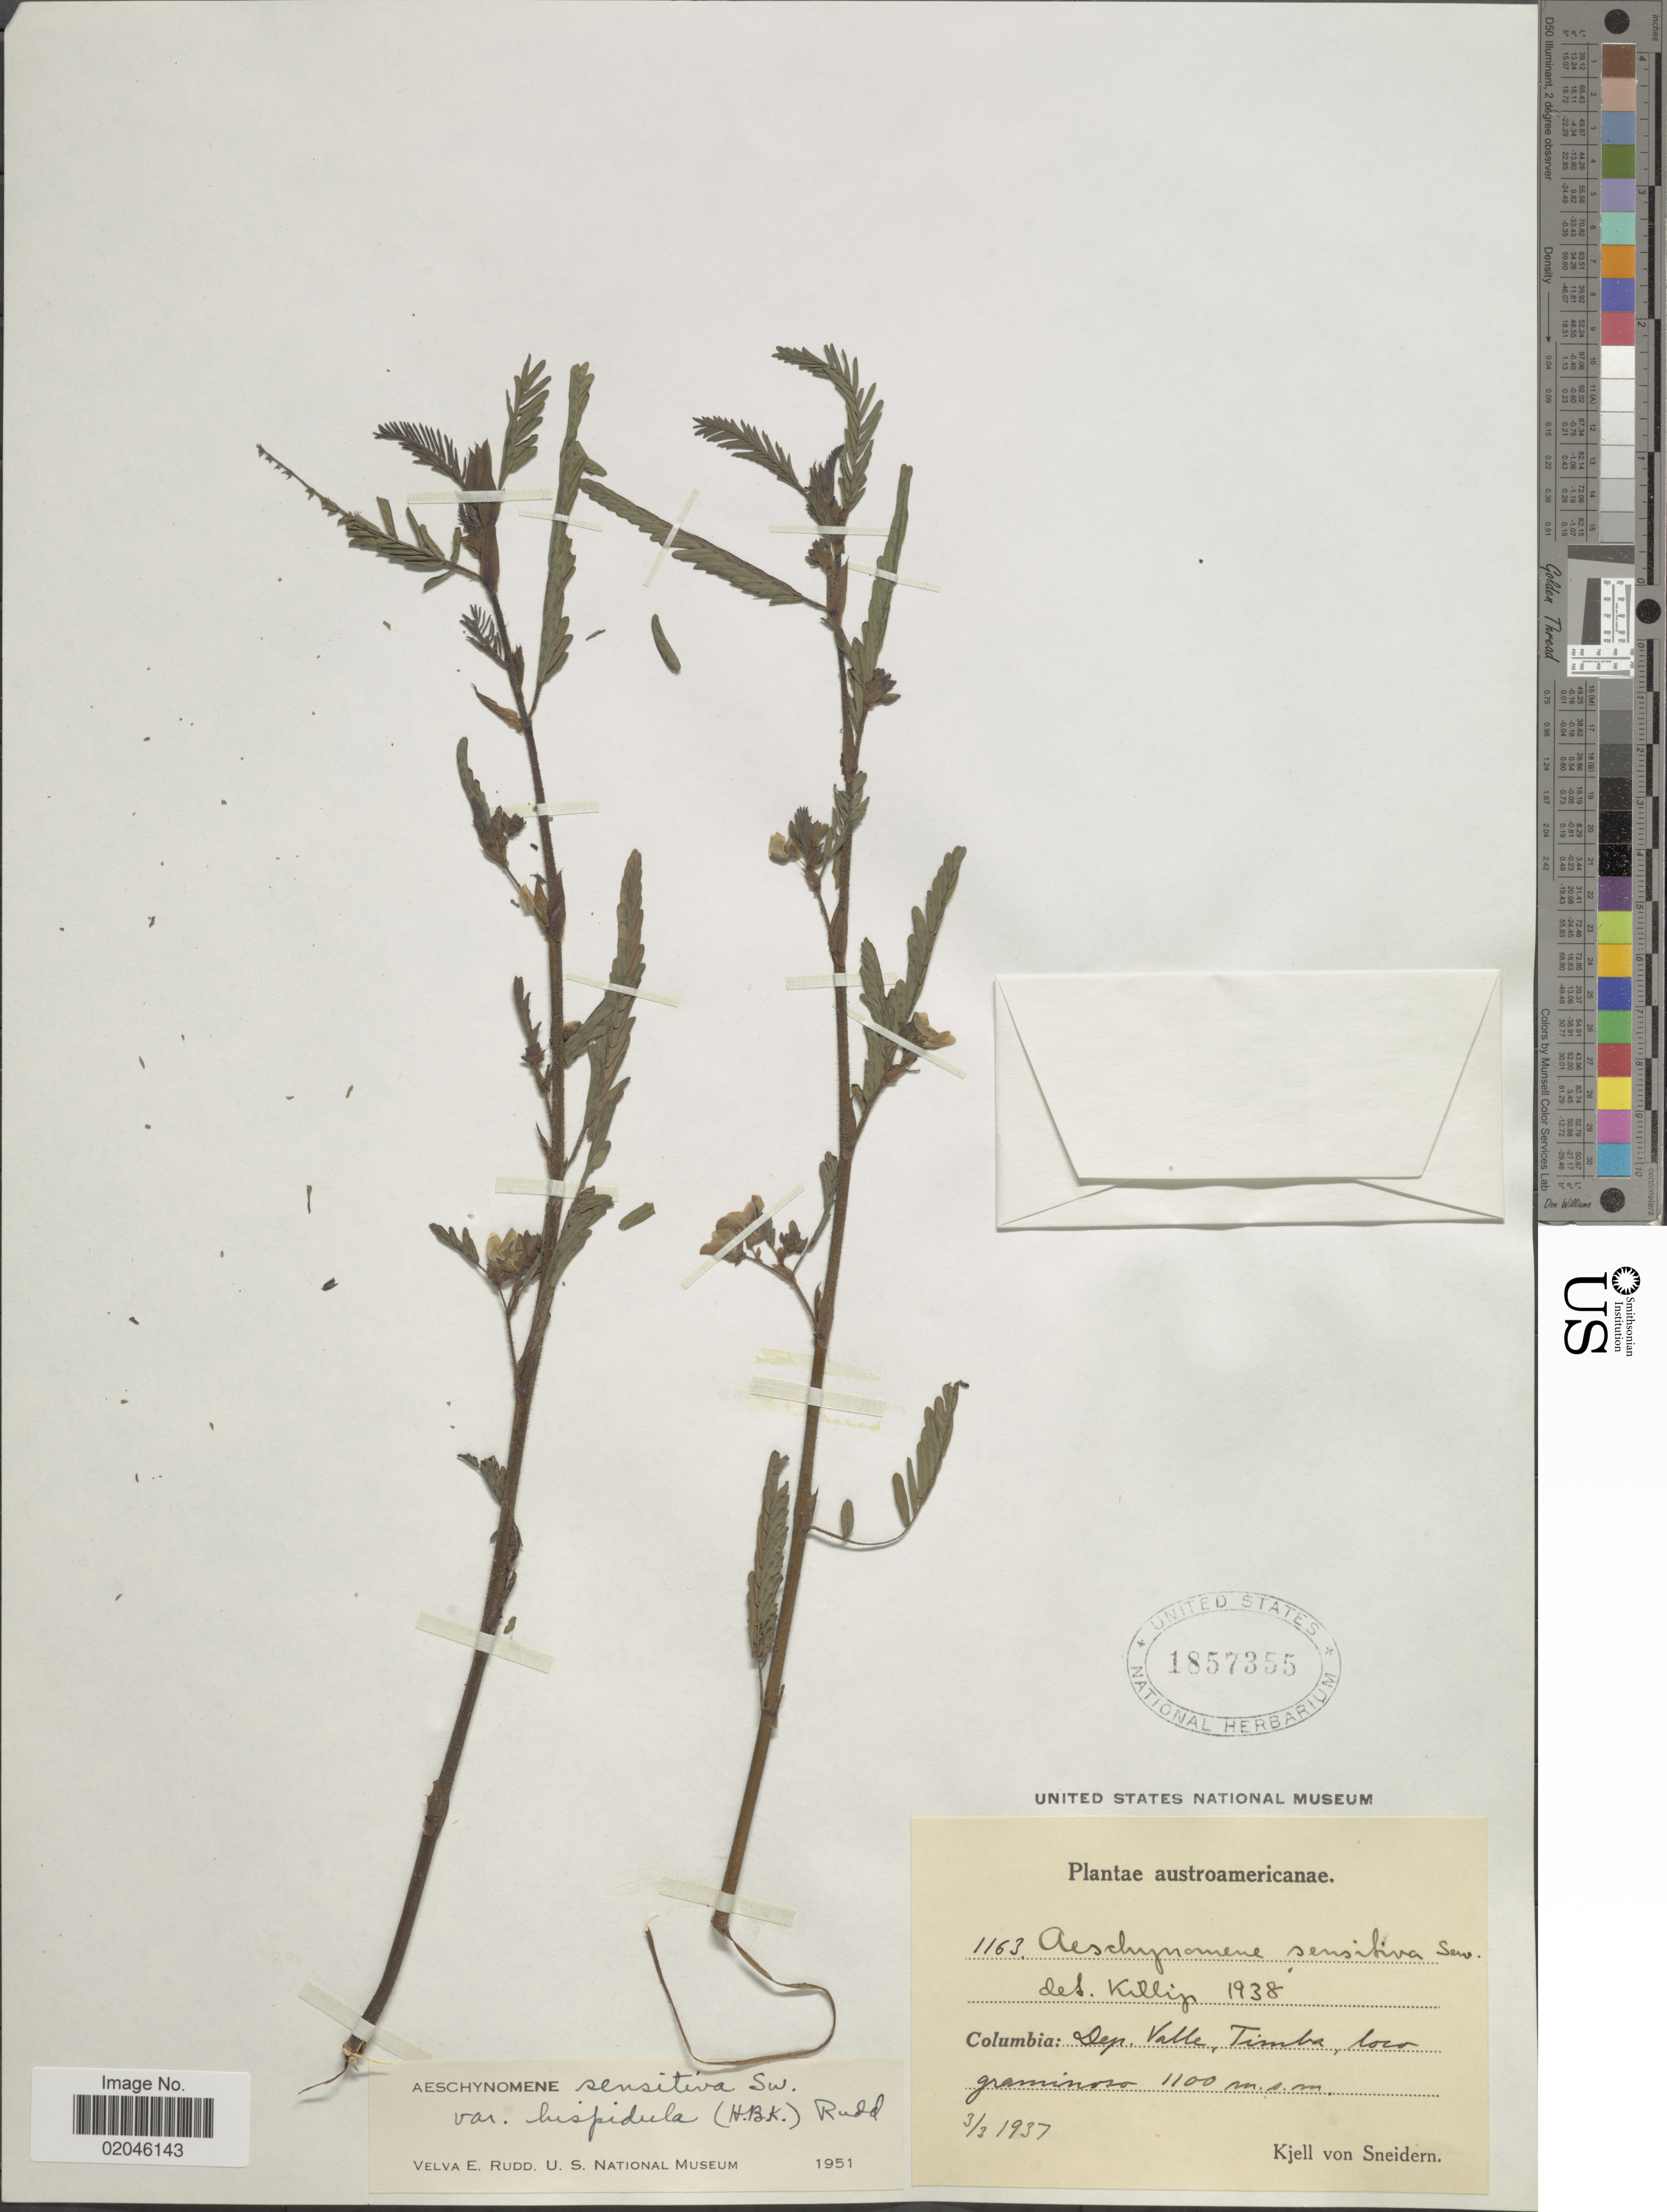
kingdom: Plantae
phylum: Tracheophyta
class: Magnoliopsida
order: Fabales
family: Fabaceae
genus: Aeschynomene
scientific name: Aeschynomene sensitiva var. hispidula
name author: Rudd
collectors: K. von Sneidern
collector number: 1163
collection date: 1937-03-03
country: Colombia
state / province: Valle del Cauca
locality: Dep. Valle, Timba, loco graminoso.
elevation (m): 1100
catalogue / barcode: US 1857355